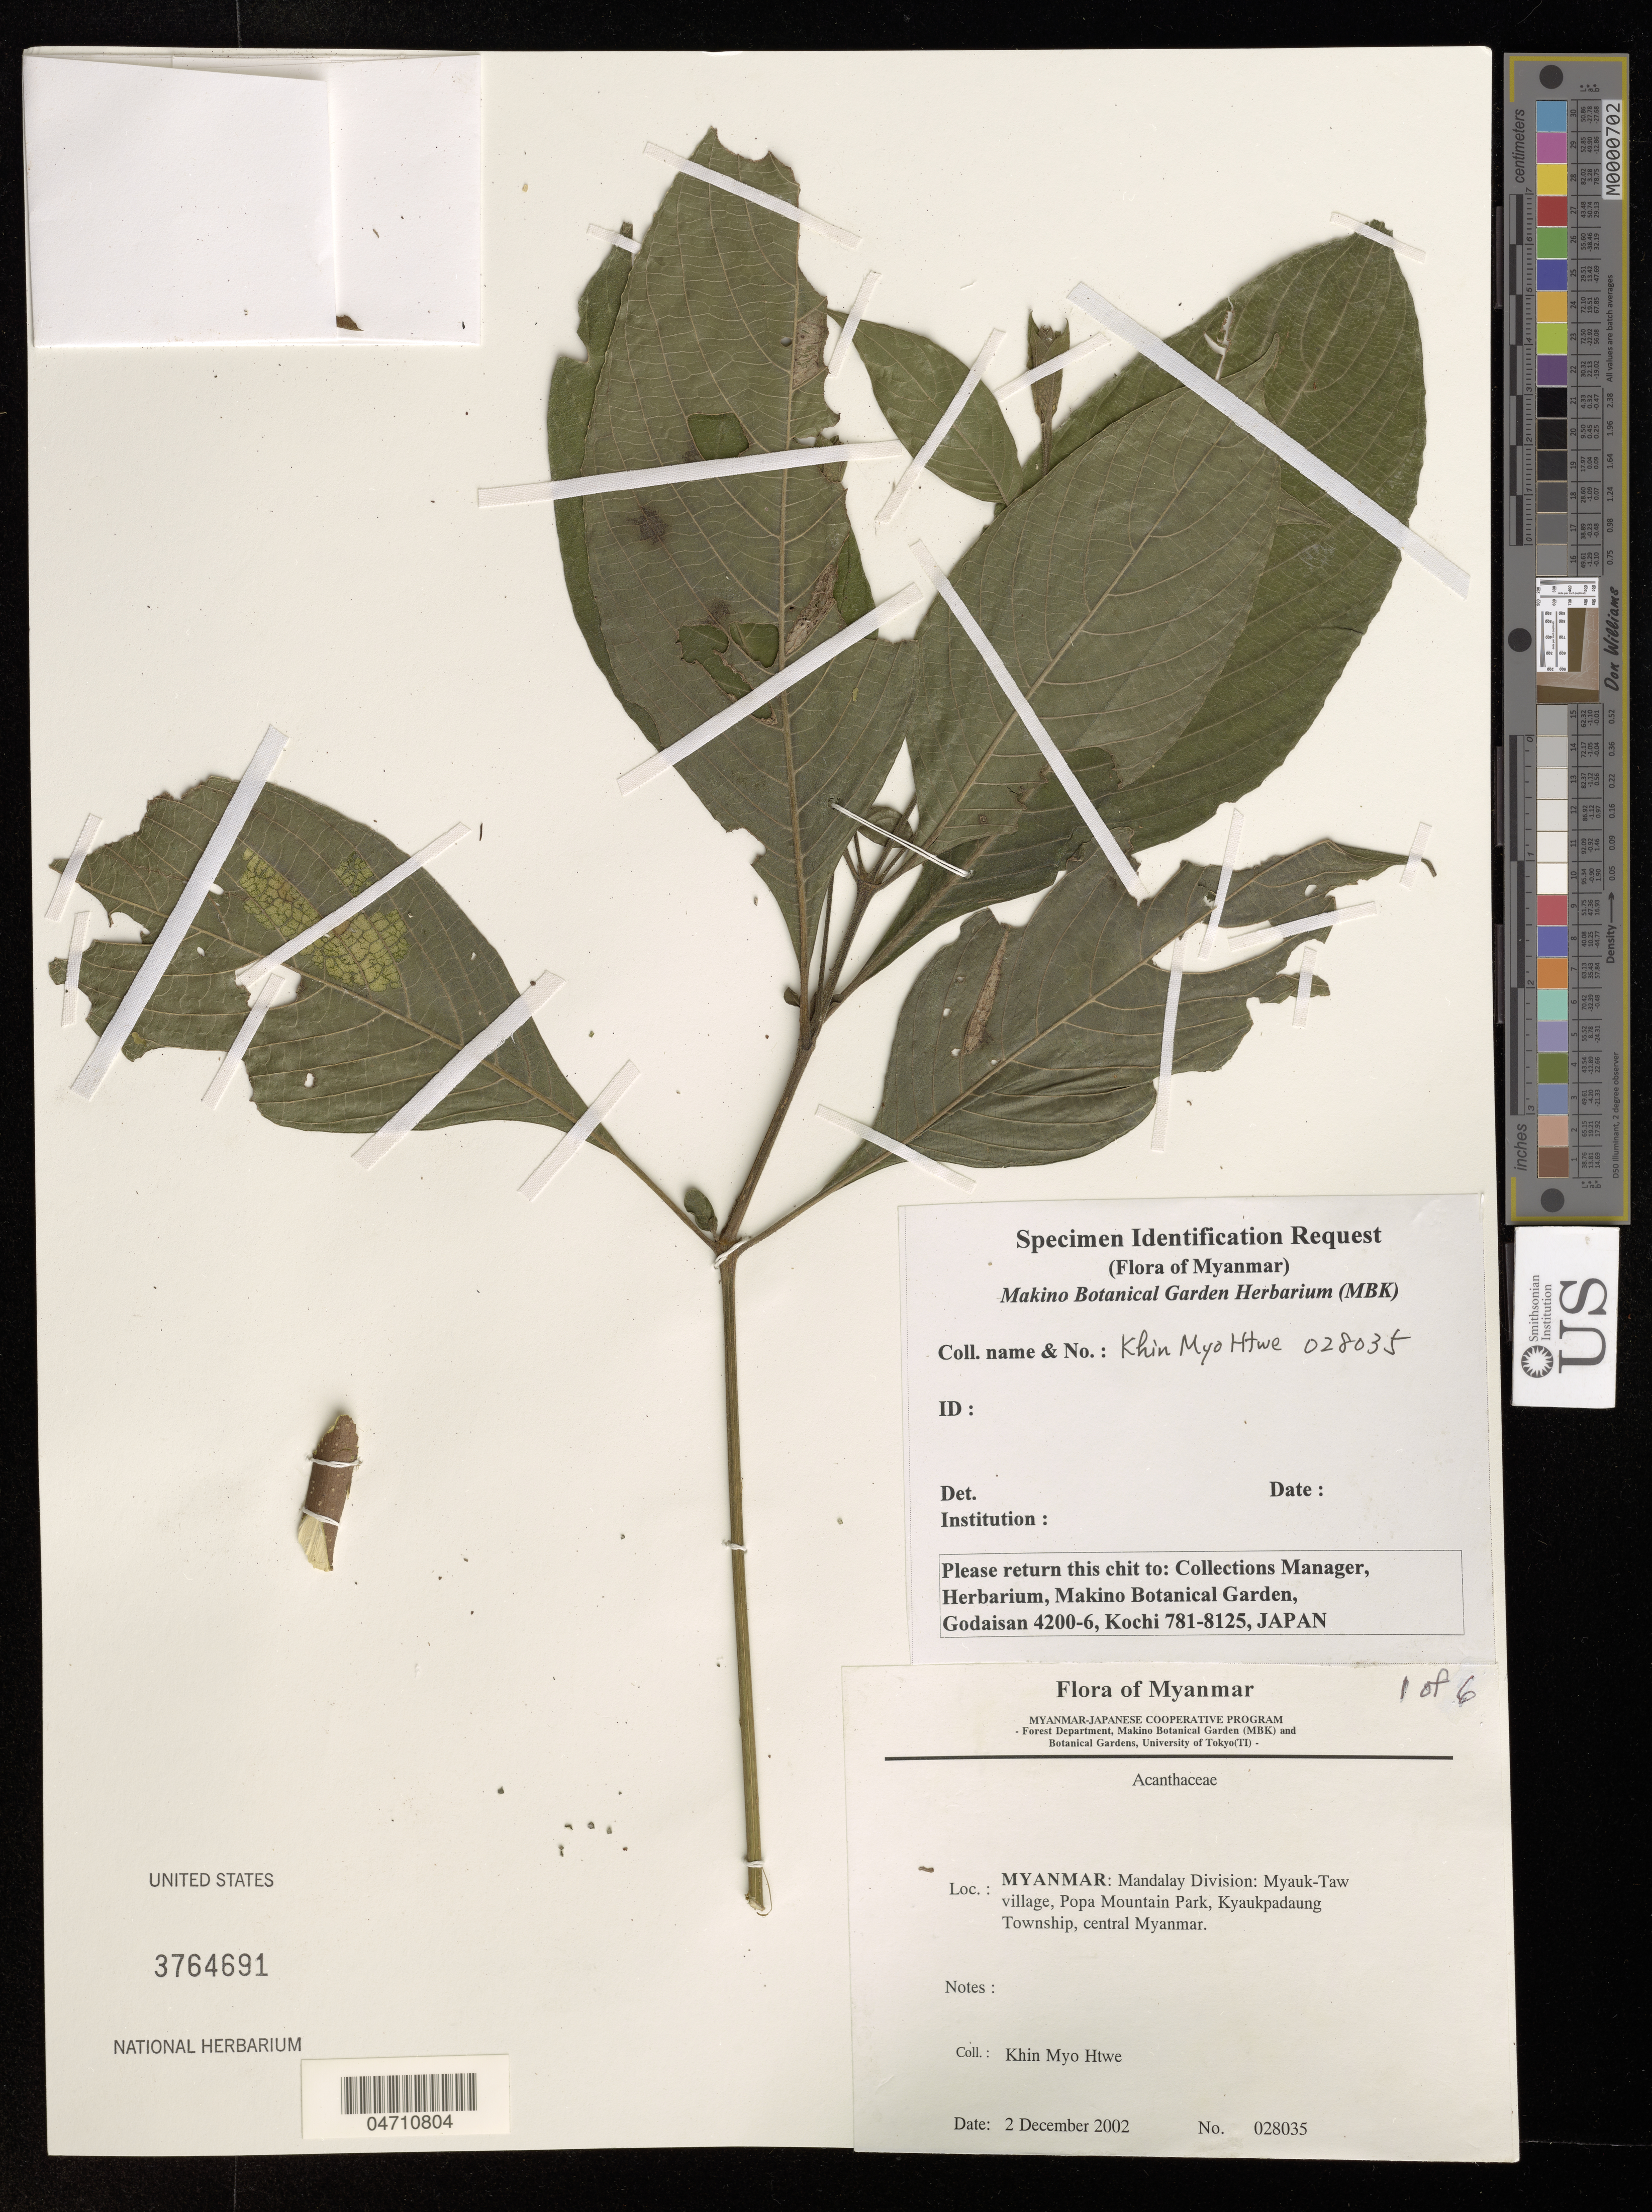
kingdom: Plantae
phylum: Tracheophyta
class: Magnoliopsida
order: Lamiales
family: Acanthaceae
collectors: K. Htwe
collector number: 028035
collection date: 2002-12-02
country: Myanmar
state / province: Mandalay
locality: Mandalay Division: Myauk-Taw village, Popa Mountain Park, Kyaukpadaung Township, central Myanmar.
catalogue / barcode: US 3764691